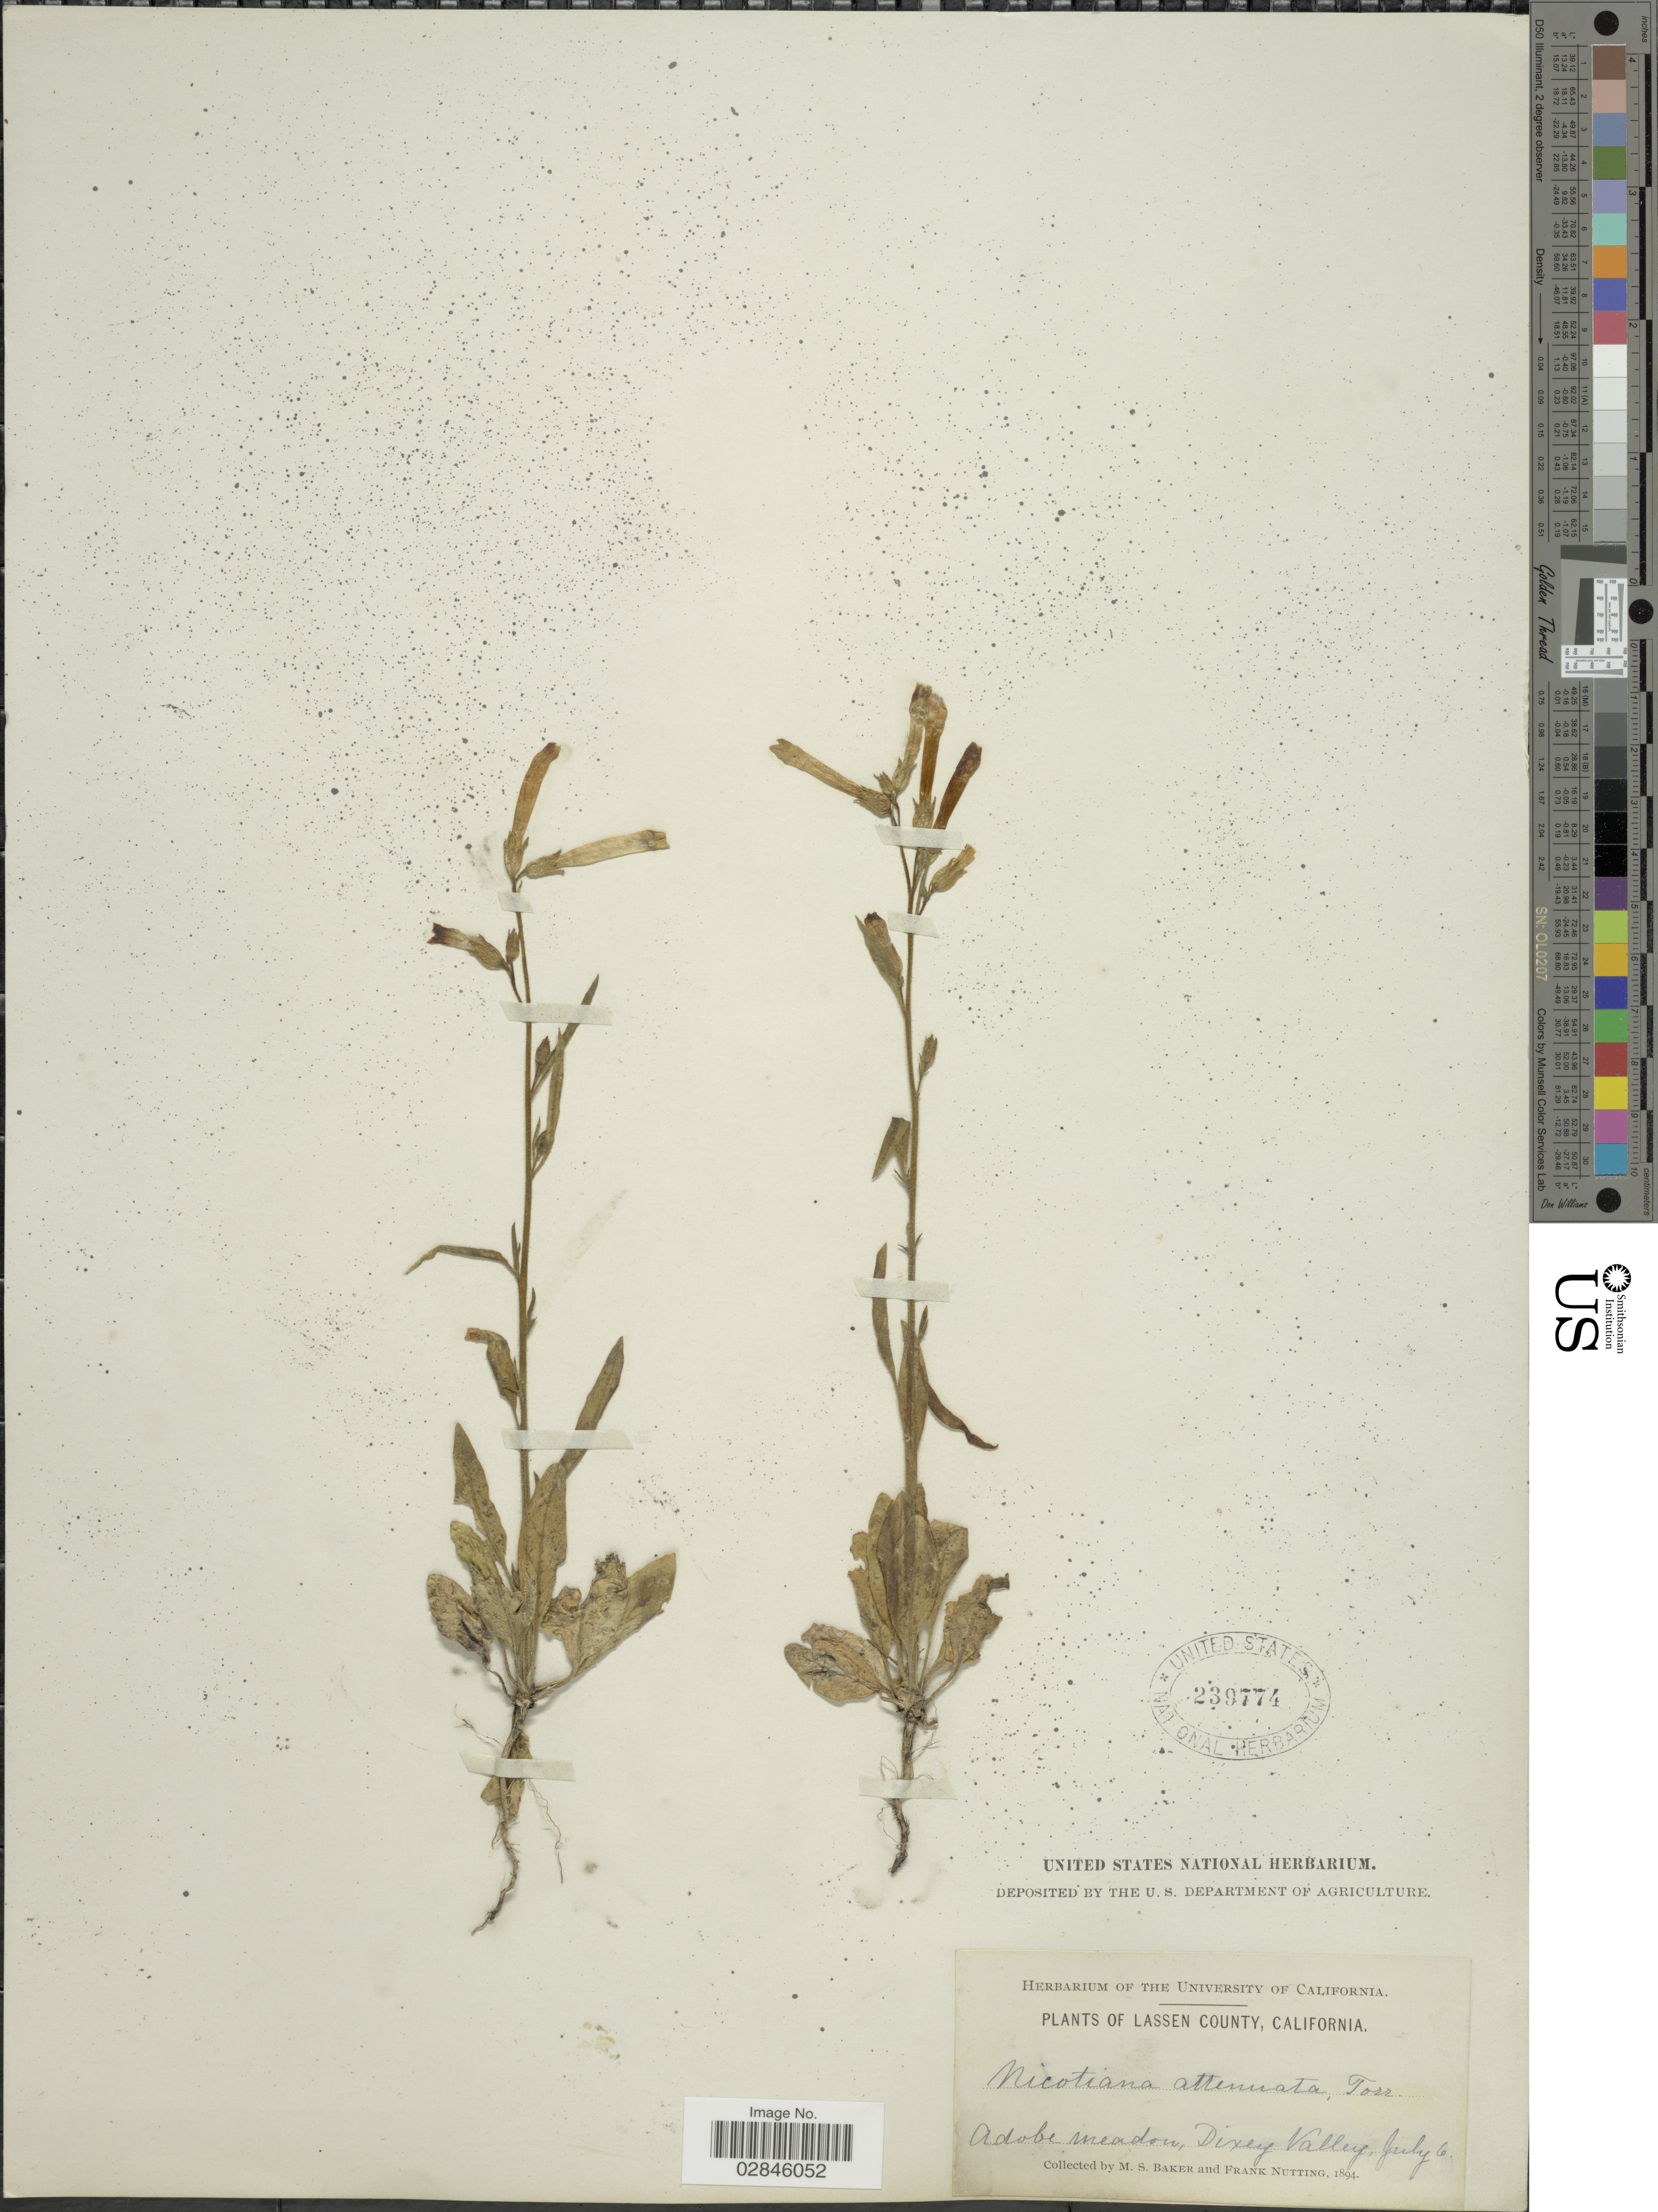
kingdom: Plantae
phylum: Tracheophyta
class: Magnoliopsida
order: Solanales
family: Solanaceae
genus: Nicotiana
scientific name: Nicotiana attenuata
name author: Torr. ex S. Watson in C. King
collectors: M. S. Baker & F. Nutting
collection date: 1894-07-06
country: United States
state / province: California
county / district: Lassen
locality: Lassen County. Adobe meadow, Dixey Valley.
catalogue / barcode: US 239774